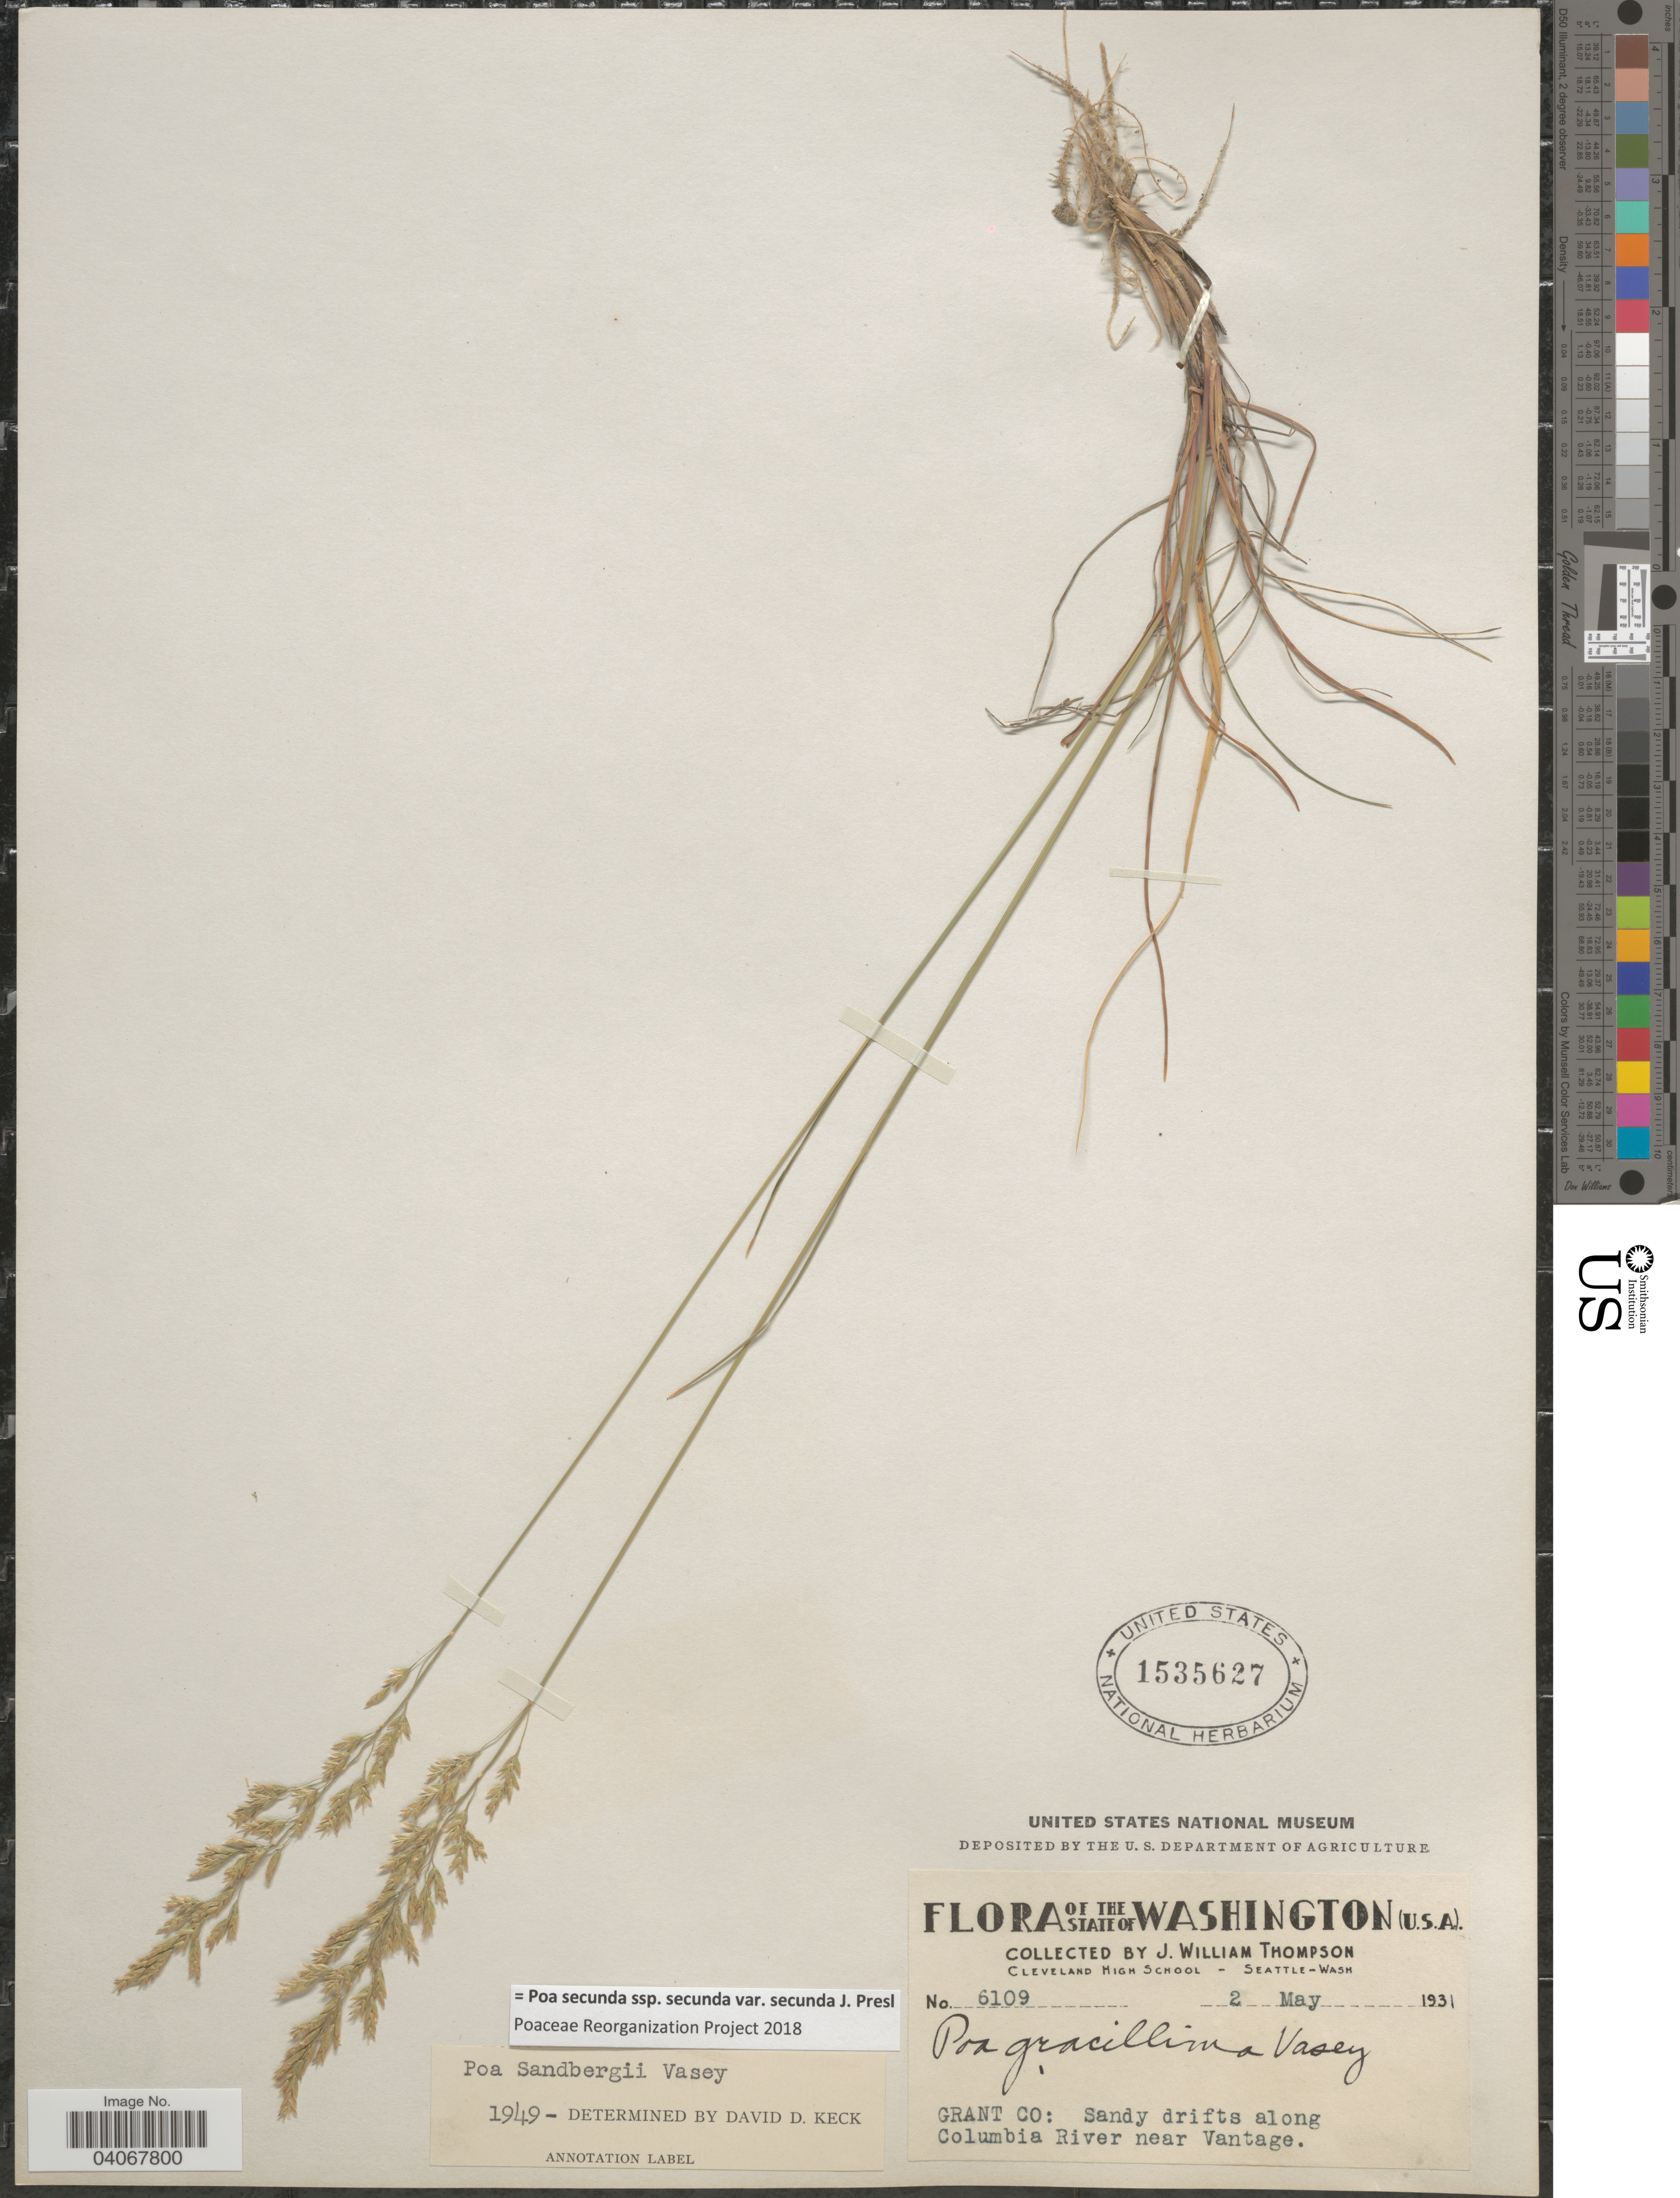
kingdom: Plantae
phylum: Tracheophyta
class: Liliopsida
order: Poales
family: Poaceae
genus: Poa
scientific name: Poa secunda subsp. secunda var. secunda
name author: J. Presl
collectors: J. W. Thompson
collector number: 6109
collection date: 1931-05-02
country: United States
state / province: Washington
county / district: Grant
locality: Grant Co: Sandy drifts along Columbia river near Vantage.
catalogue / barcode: US 1535627